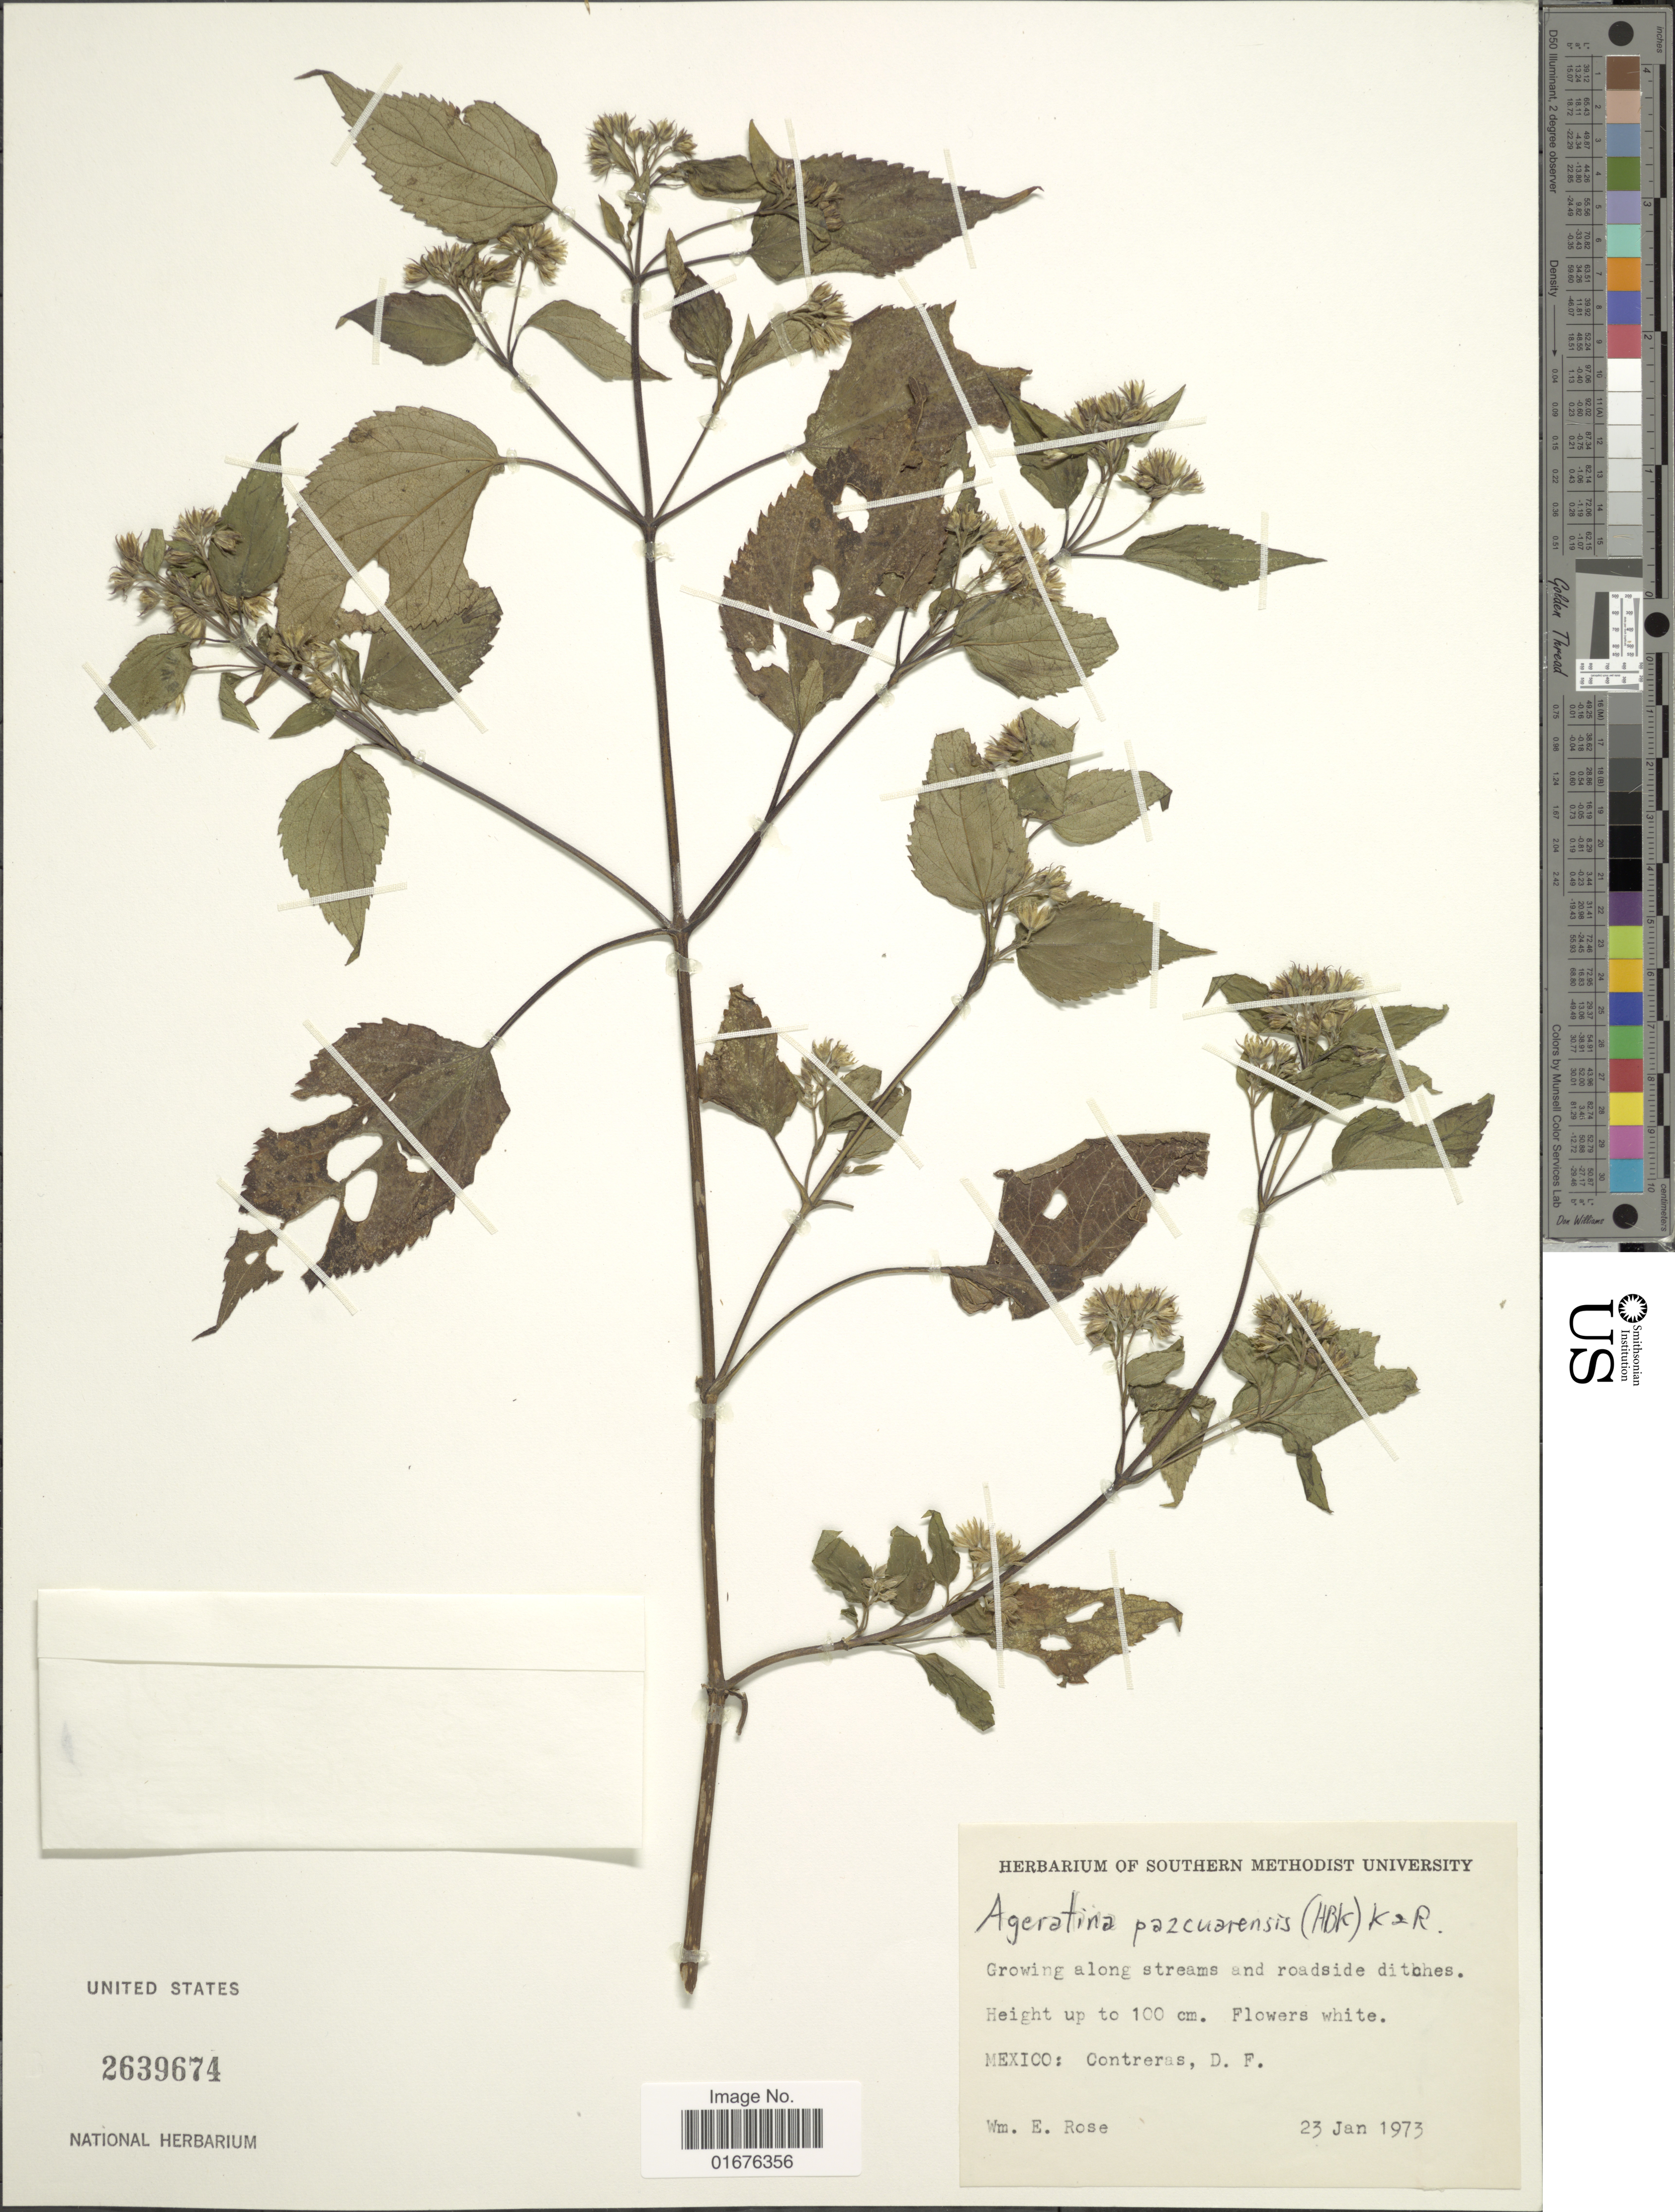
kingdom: Plantae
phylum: Tracheophyta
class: Magnoliopsida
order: Asterales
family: Asteraceae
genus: Ageratina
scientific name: Ageratina pazcuarensis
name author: (Kunth) R.M. King & H. Rob.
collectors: W. E. Rose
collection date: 1973-01-23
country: Mexico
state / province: Distrito Federal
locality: Contreras, growing along streams and roadside ditches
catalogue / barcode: US 2639674